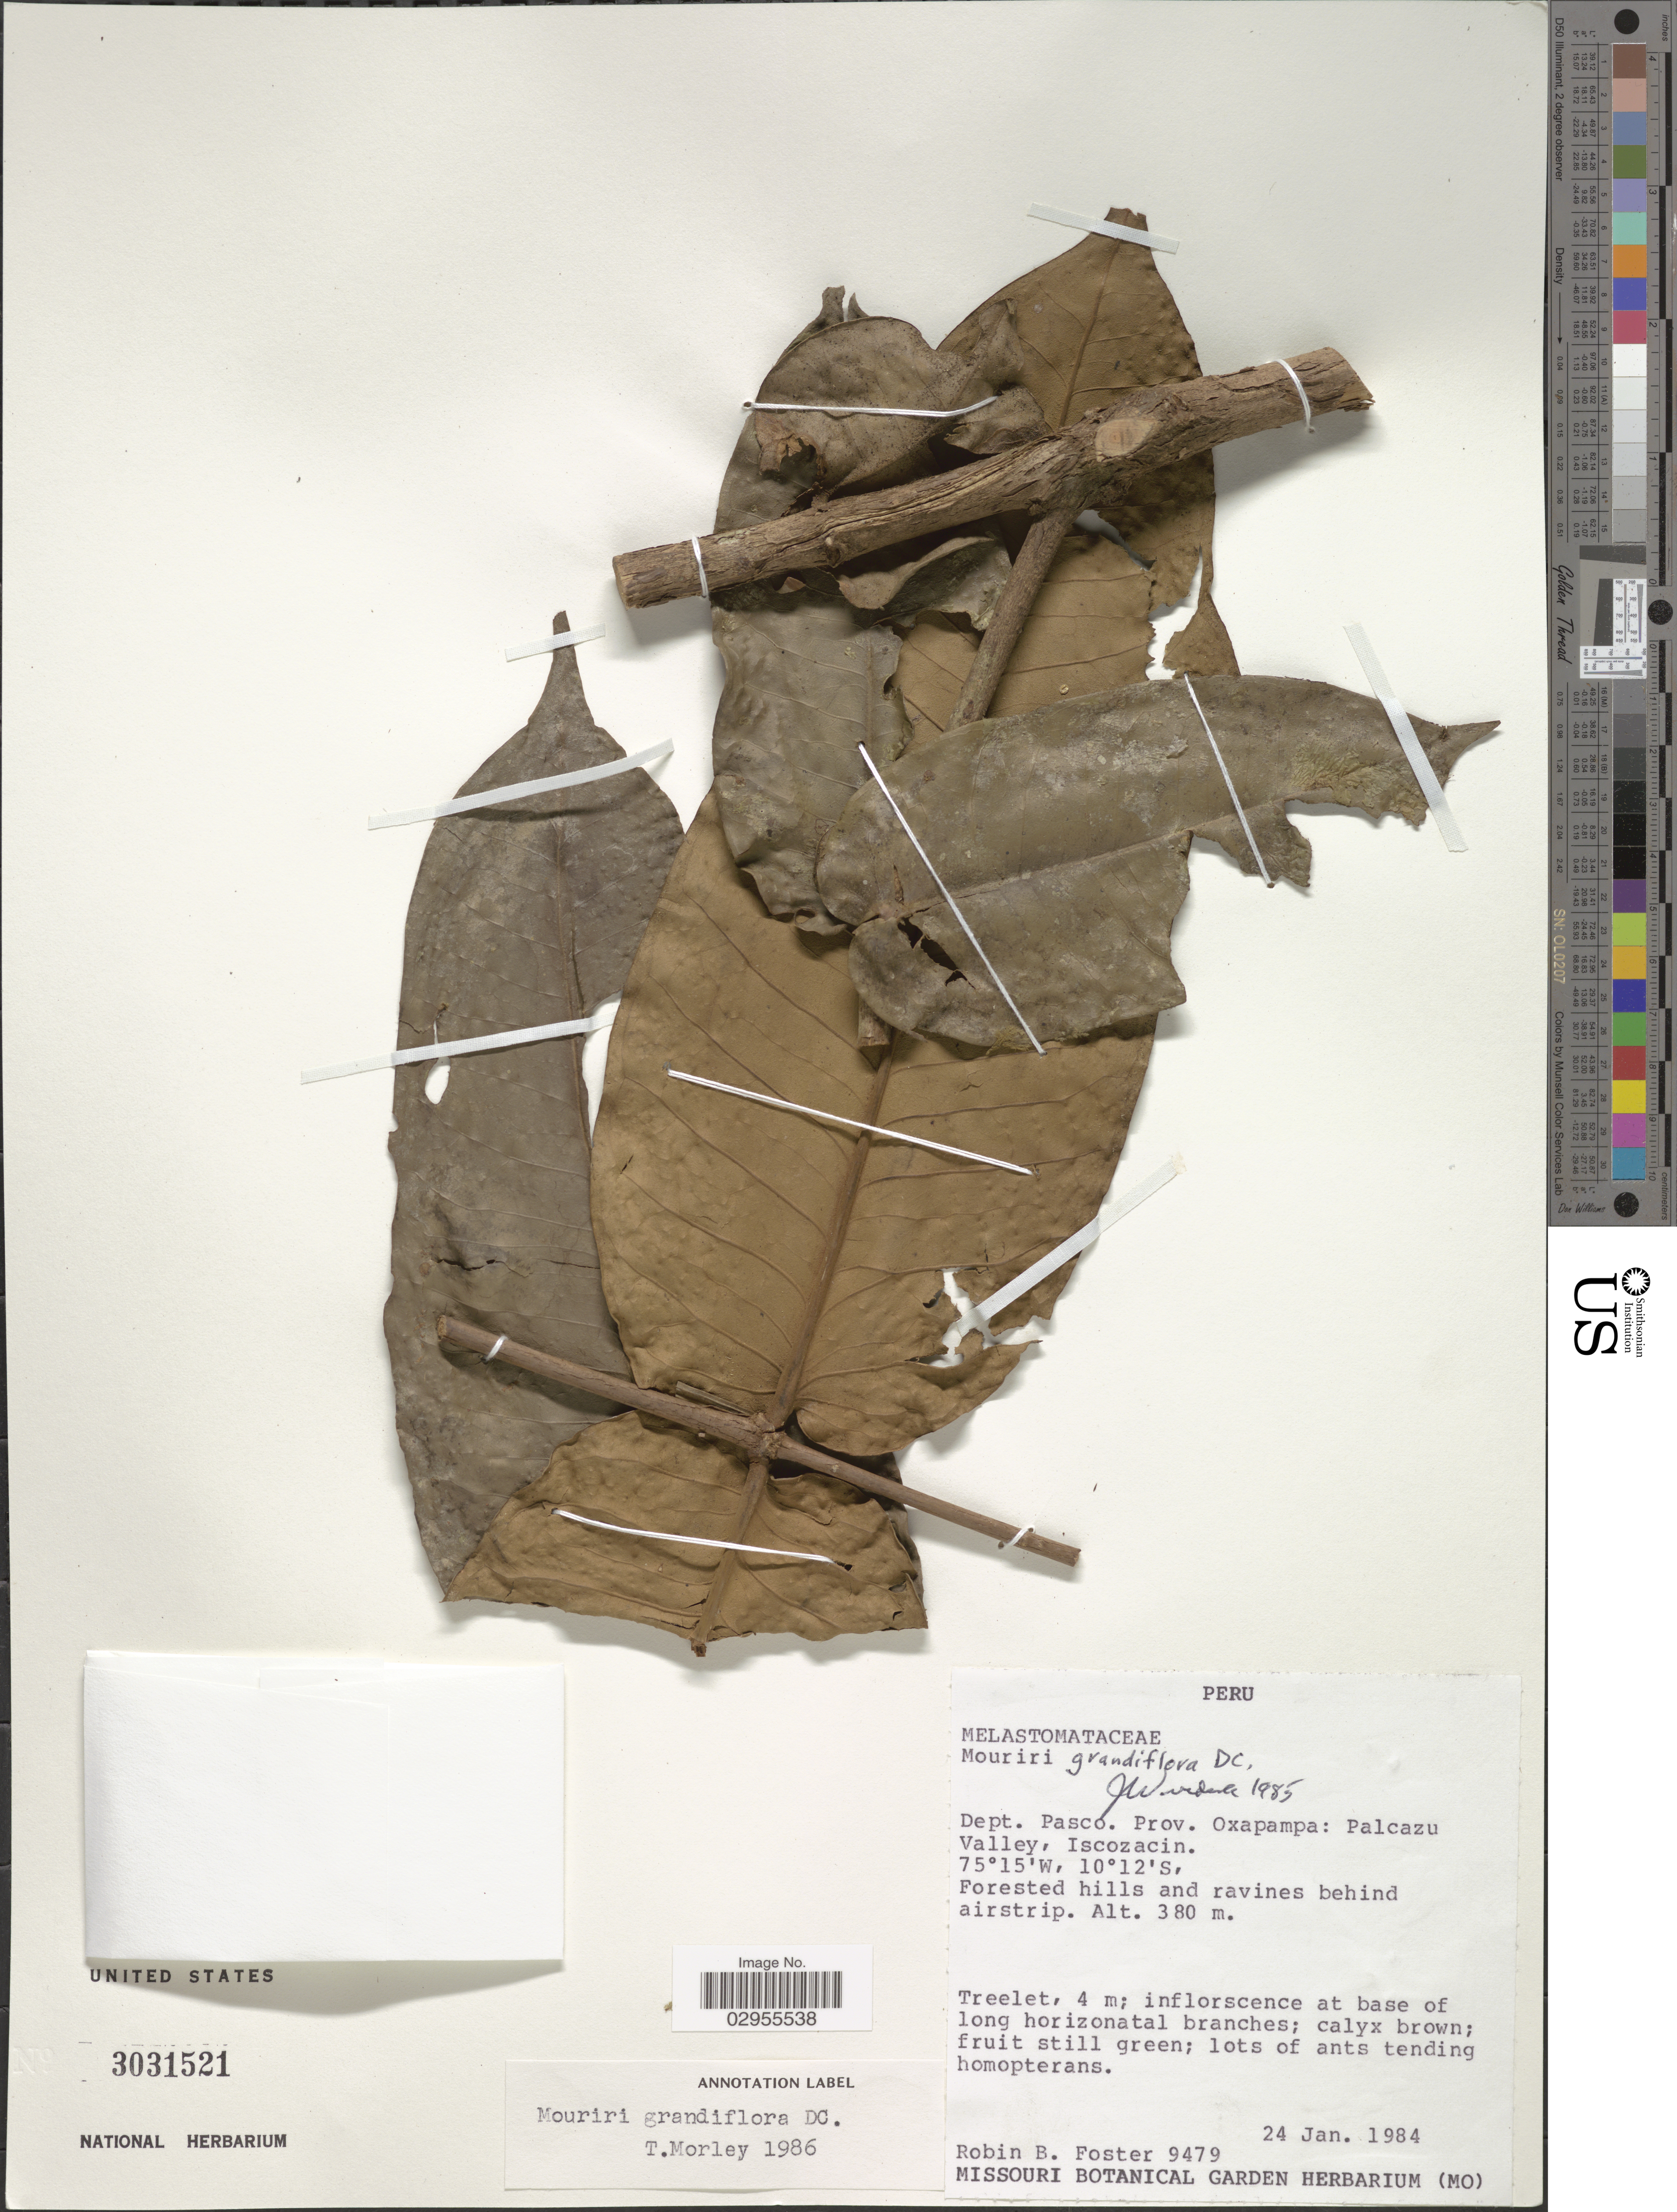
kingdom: Plantae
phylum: Tracheophyta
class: Magnoliopsida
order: Myrtales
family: Melastomataceae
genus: Mouriri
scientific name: Mouriri grandiflora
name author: DC.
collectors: R. B. Foster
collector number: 9479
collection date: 1984-01-24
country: Peru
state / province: Pasco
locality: Dept. Pasco. Prov. Oxapampa: Palcazu Valley, Iscozacin.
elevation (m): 380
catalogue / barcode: US 3031521